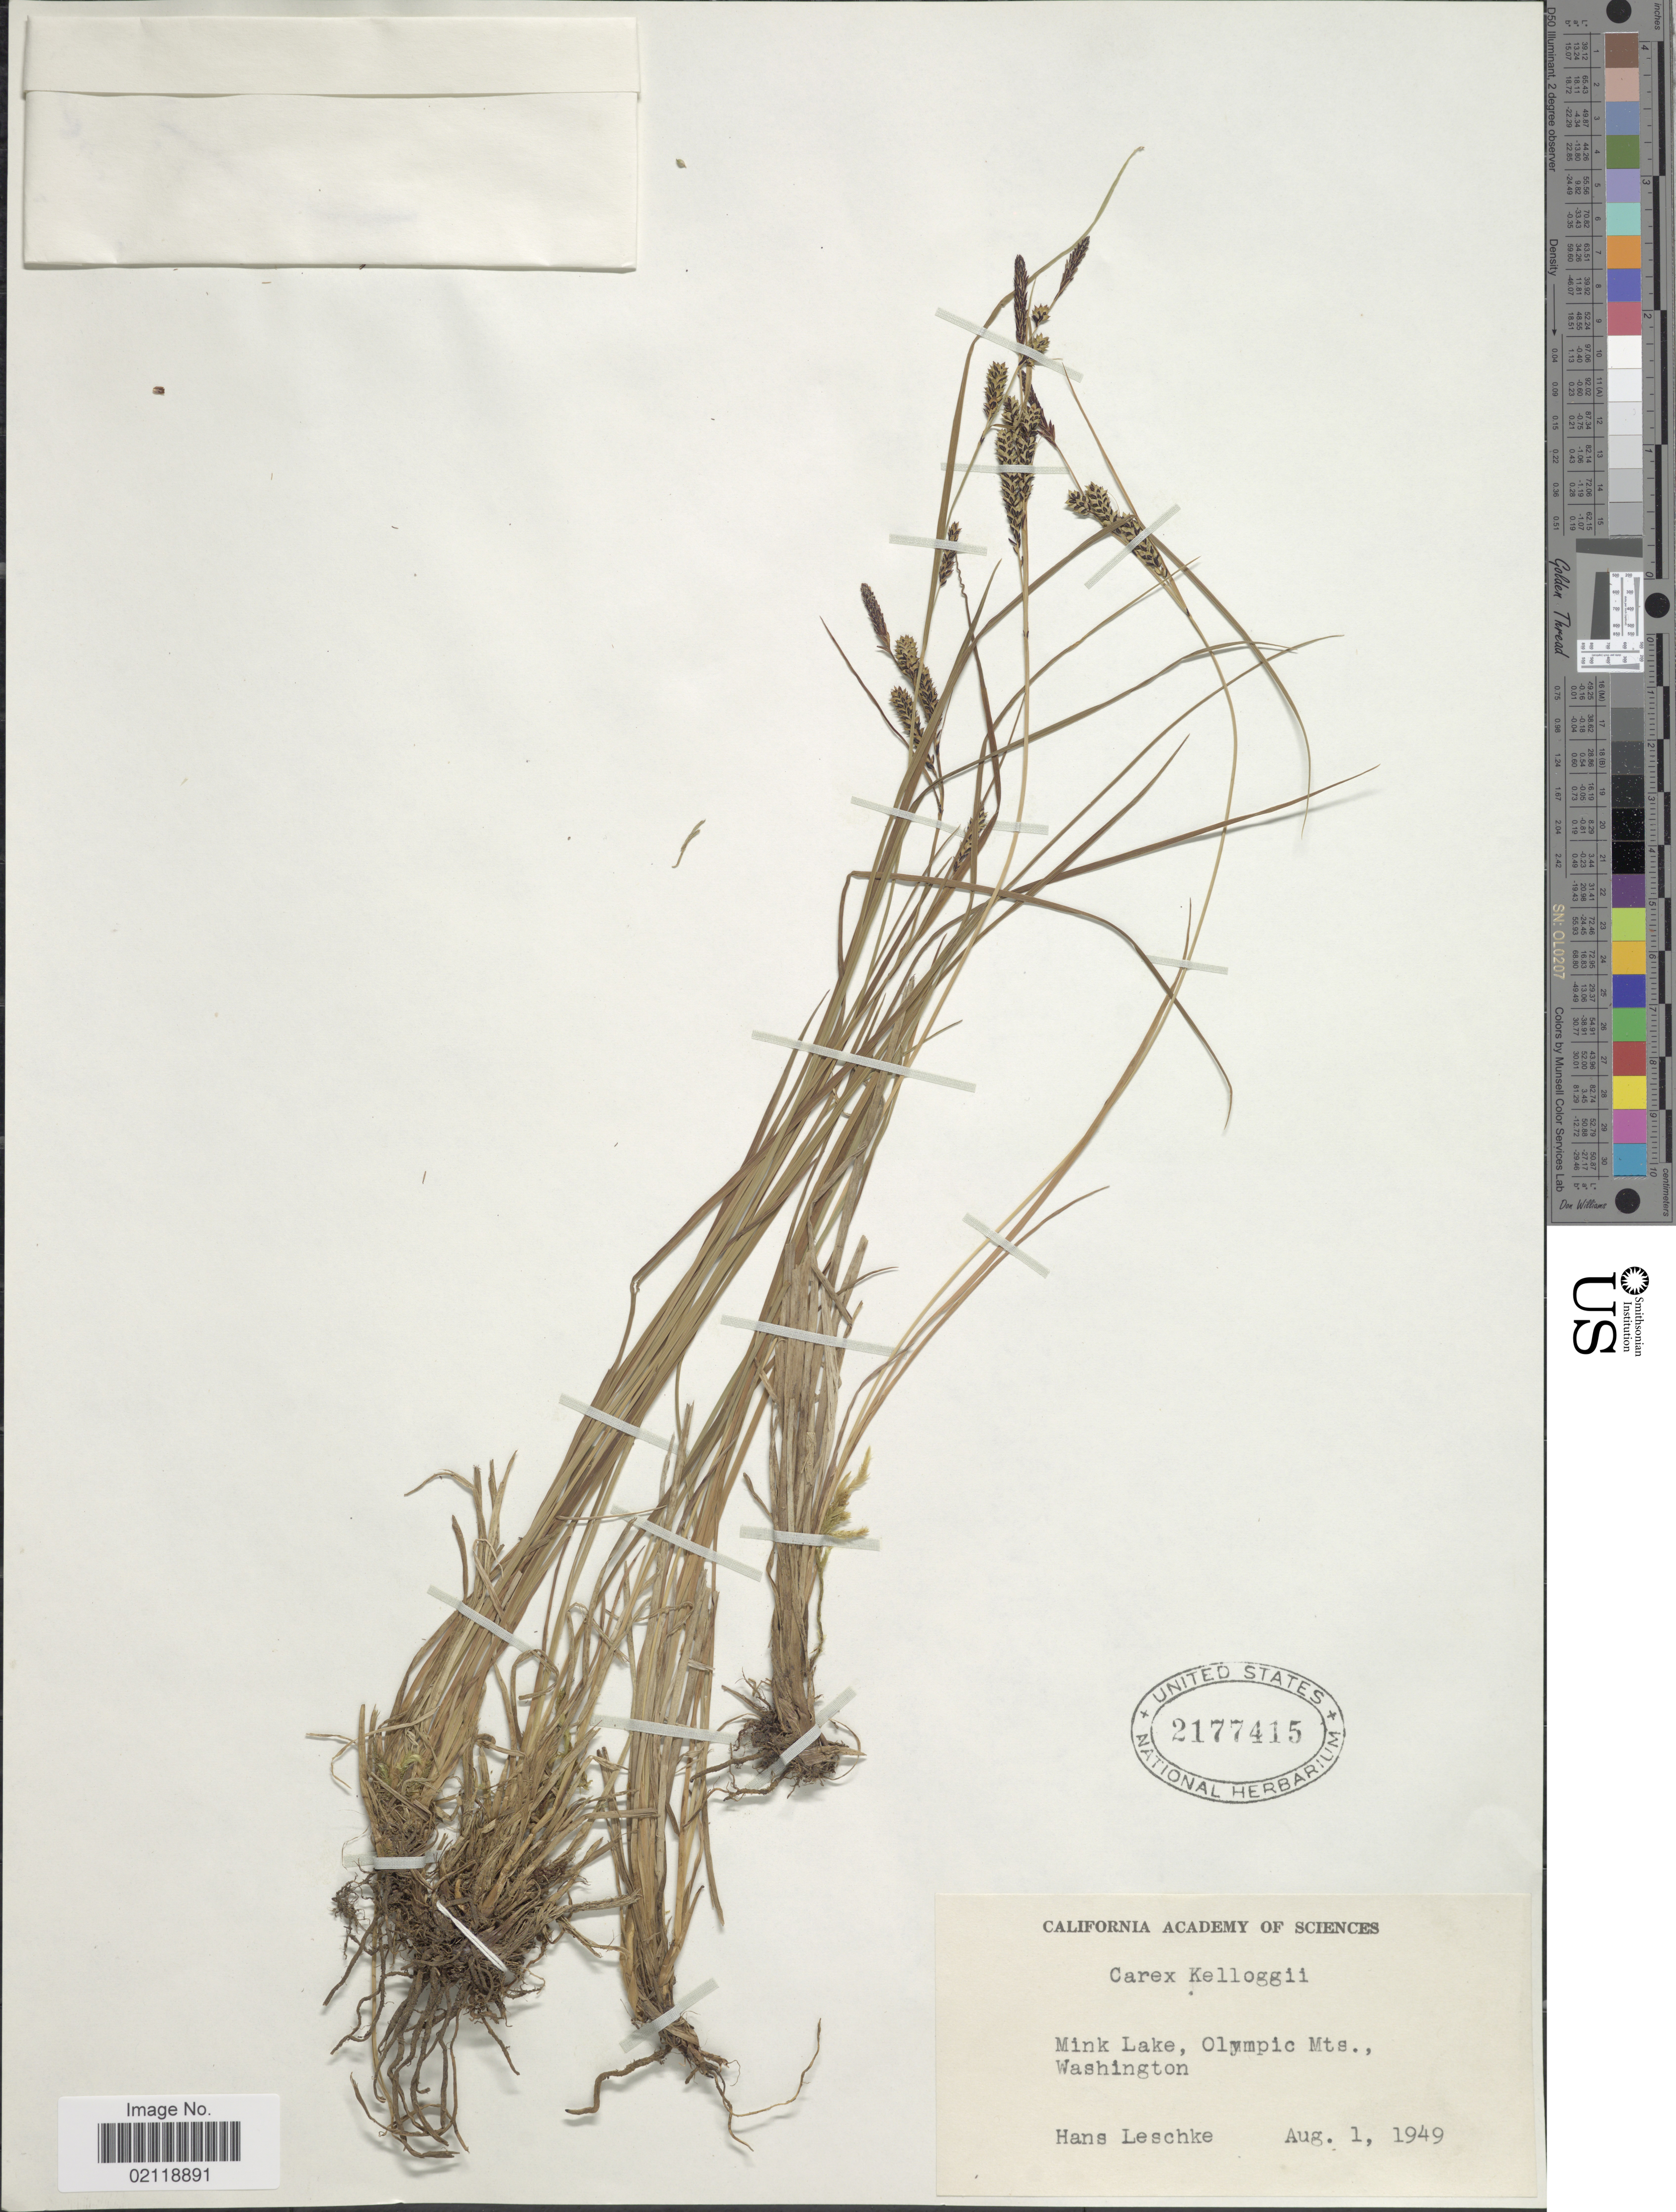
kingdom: Plantae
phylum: Tracheophyta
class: Liliopsida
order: Poales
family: Cyperaceae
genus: Carex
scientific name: Carex kelloggii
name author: W. Boott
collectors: H. Leschke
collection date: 1949-08-01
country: United States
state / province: Washington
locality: Mink Lake, Olympic Mts.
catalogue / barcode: US 2177415